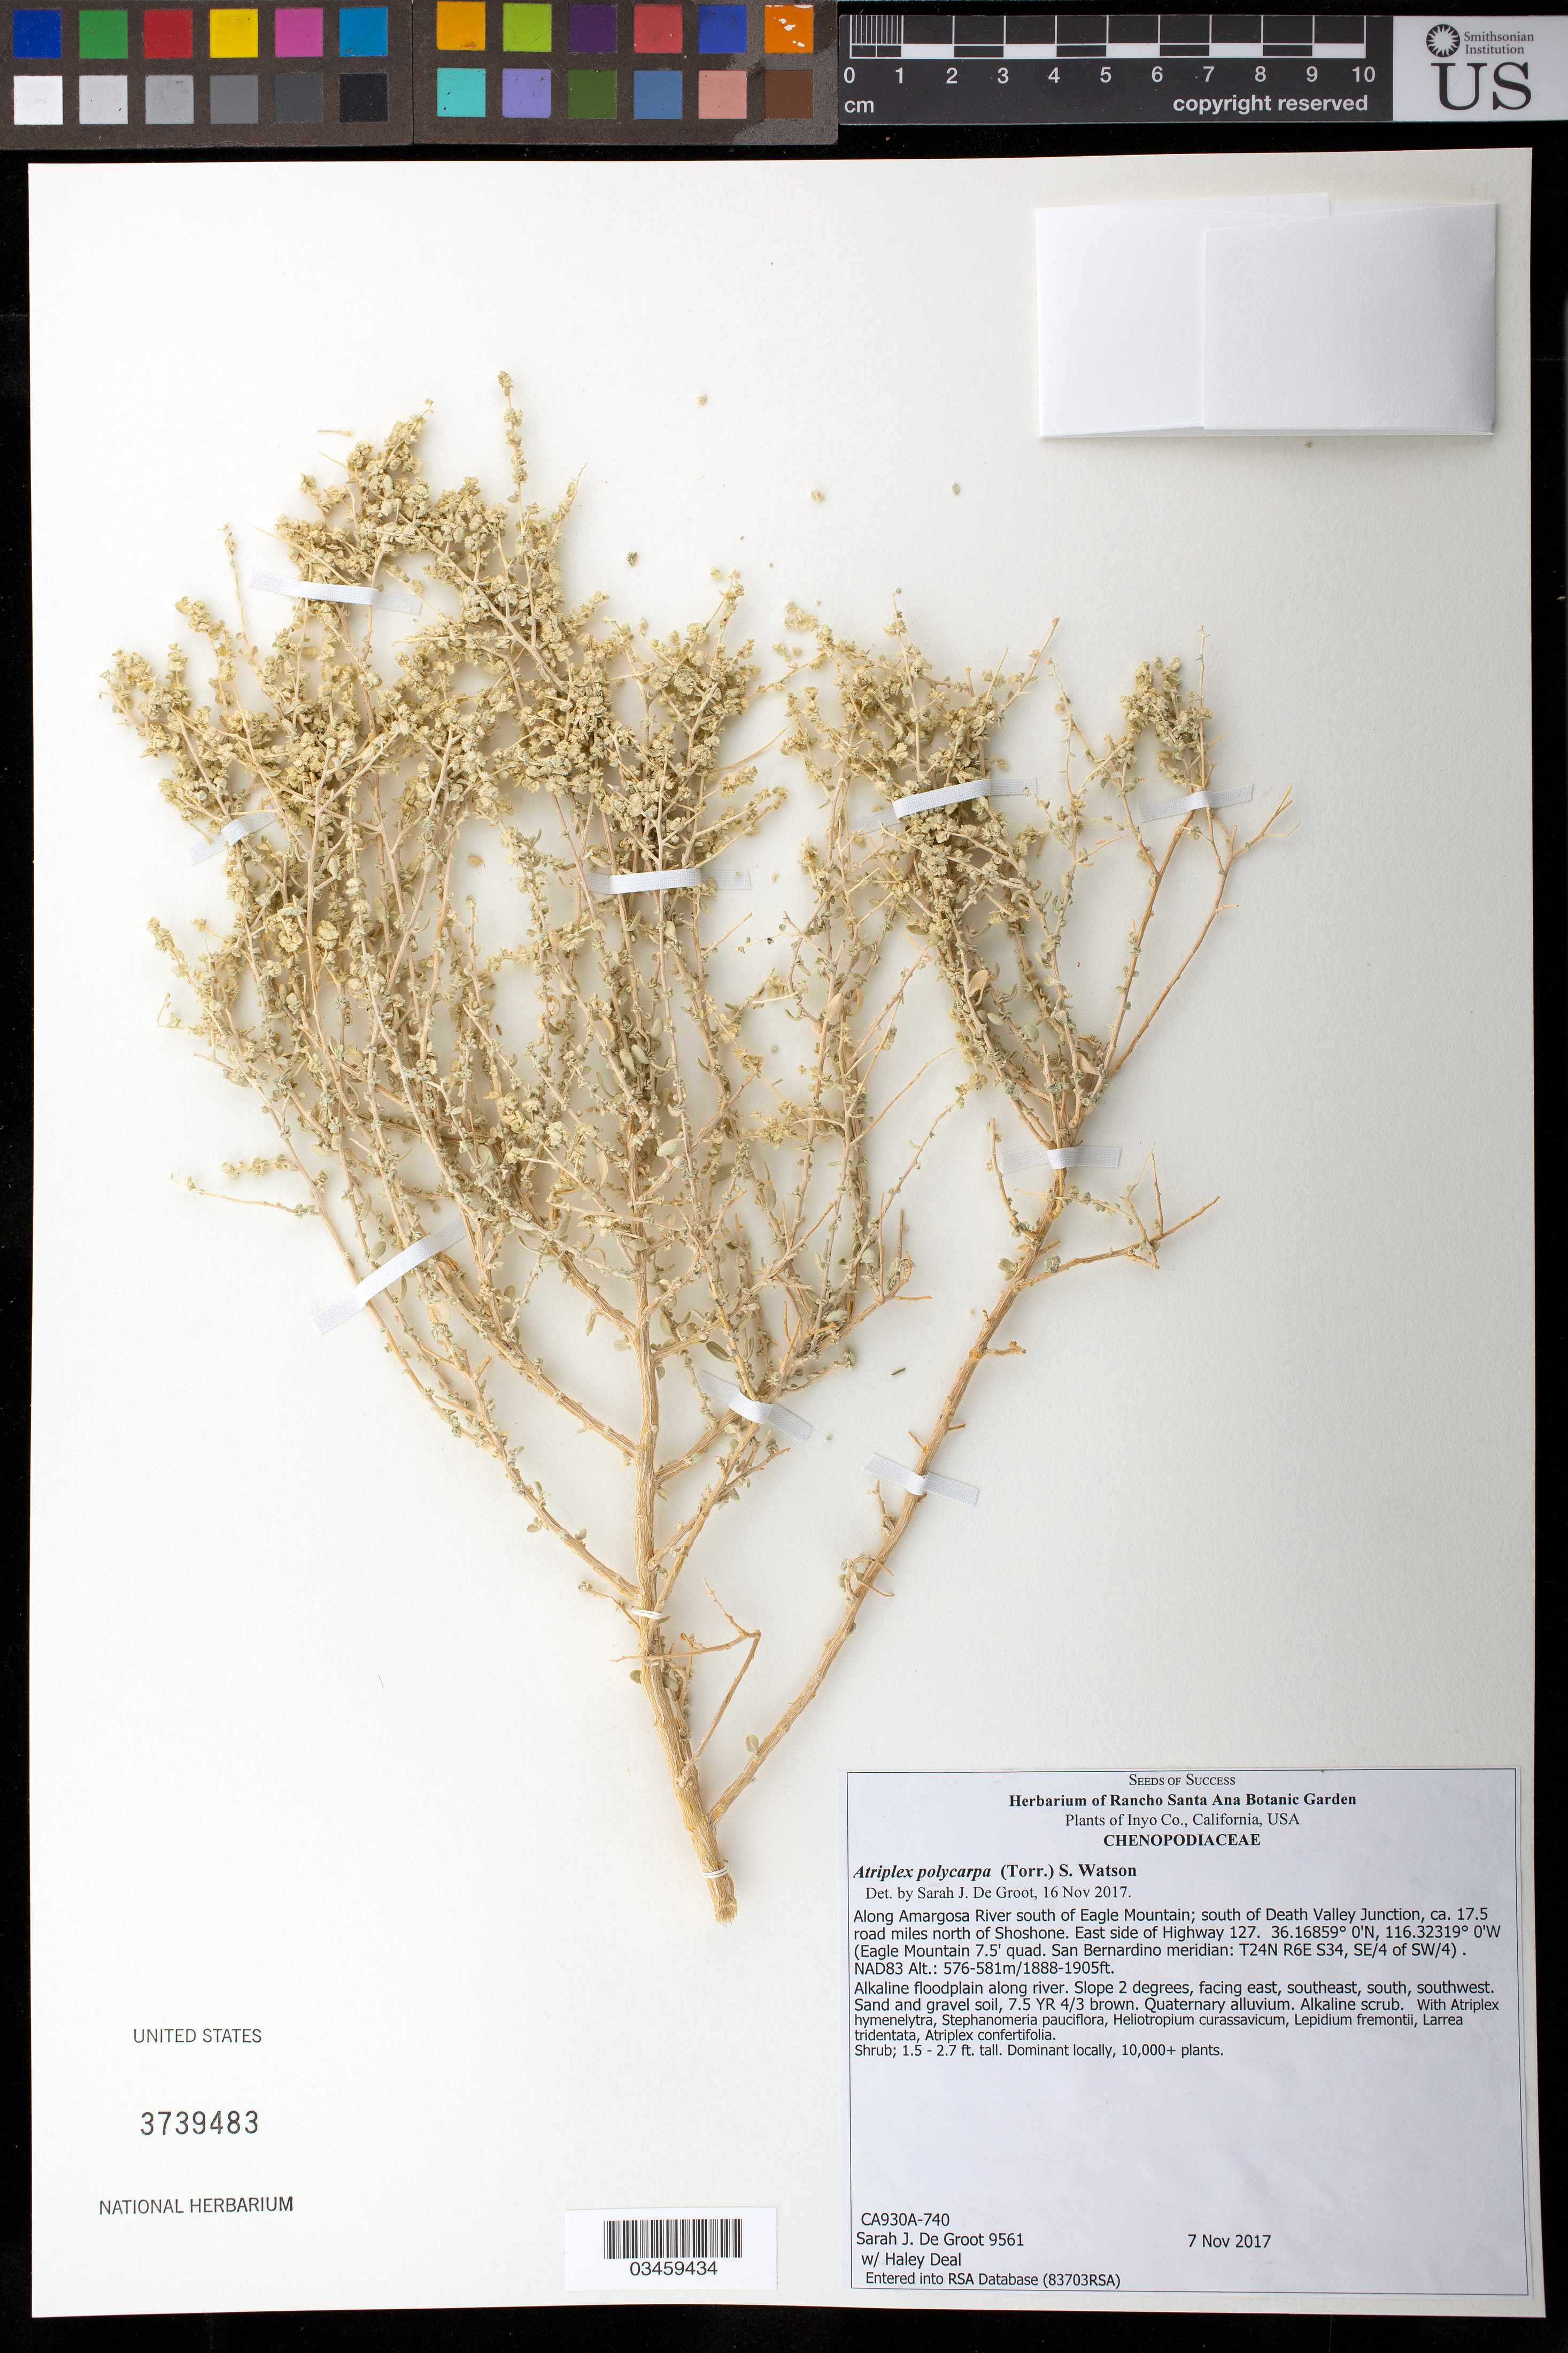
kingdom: Plantae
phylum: Tracheophyta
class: Magnoliopsida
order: Caryophyllales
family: Amaranthaceae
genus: Atriplex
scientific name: Atriplex polycarpa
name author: (Torr.) S. Watson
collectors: S. De Groot & H. Deal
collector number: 9561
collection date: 2017-11-07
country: United States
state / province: California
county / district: Inyo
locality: Along Amargosa River S of Eagle Mt, S of Death Valley Jct, 17.5 road mi N of Shoshone, E side of Hwy 127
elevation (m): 576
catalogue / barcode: US 3739483